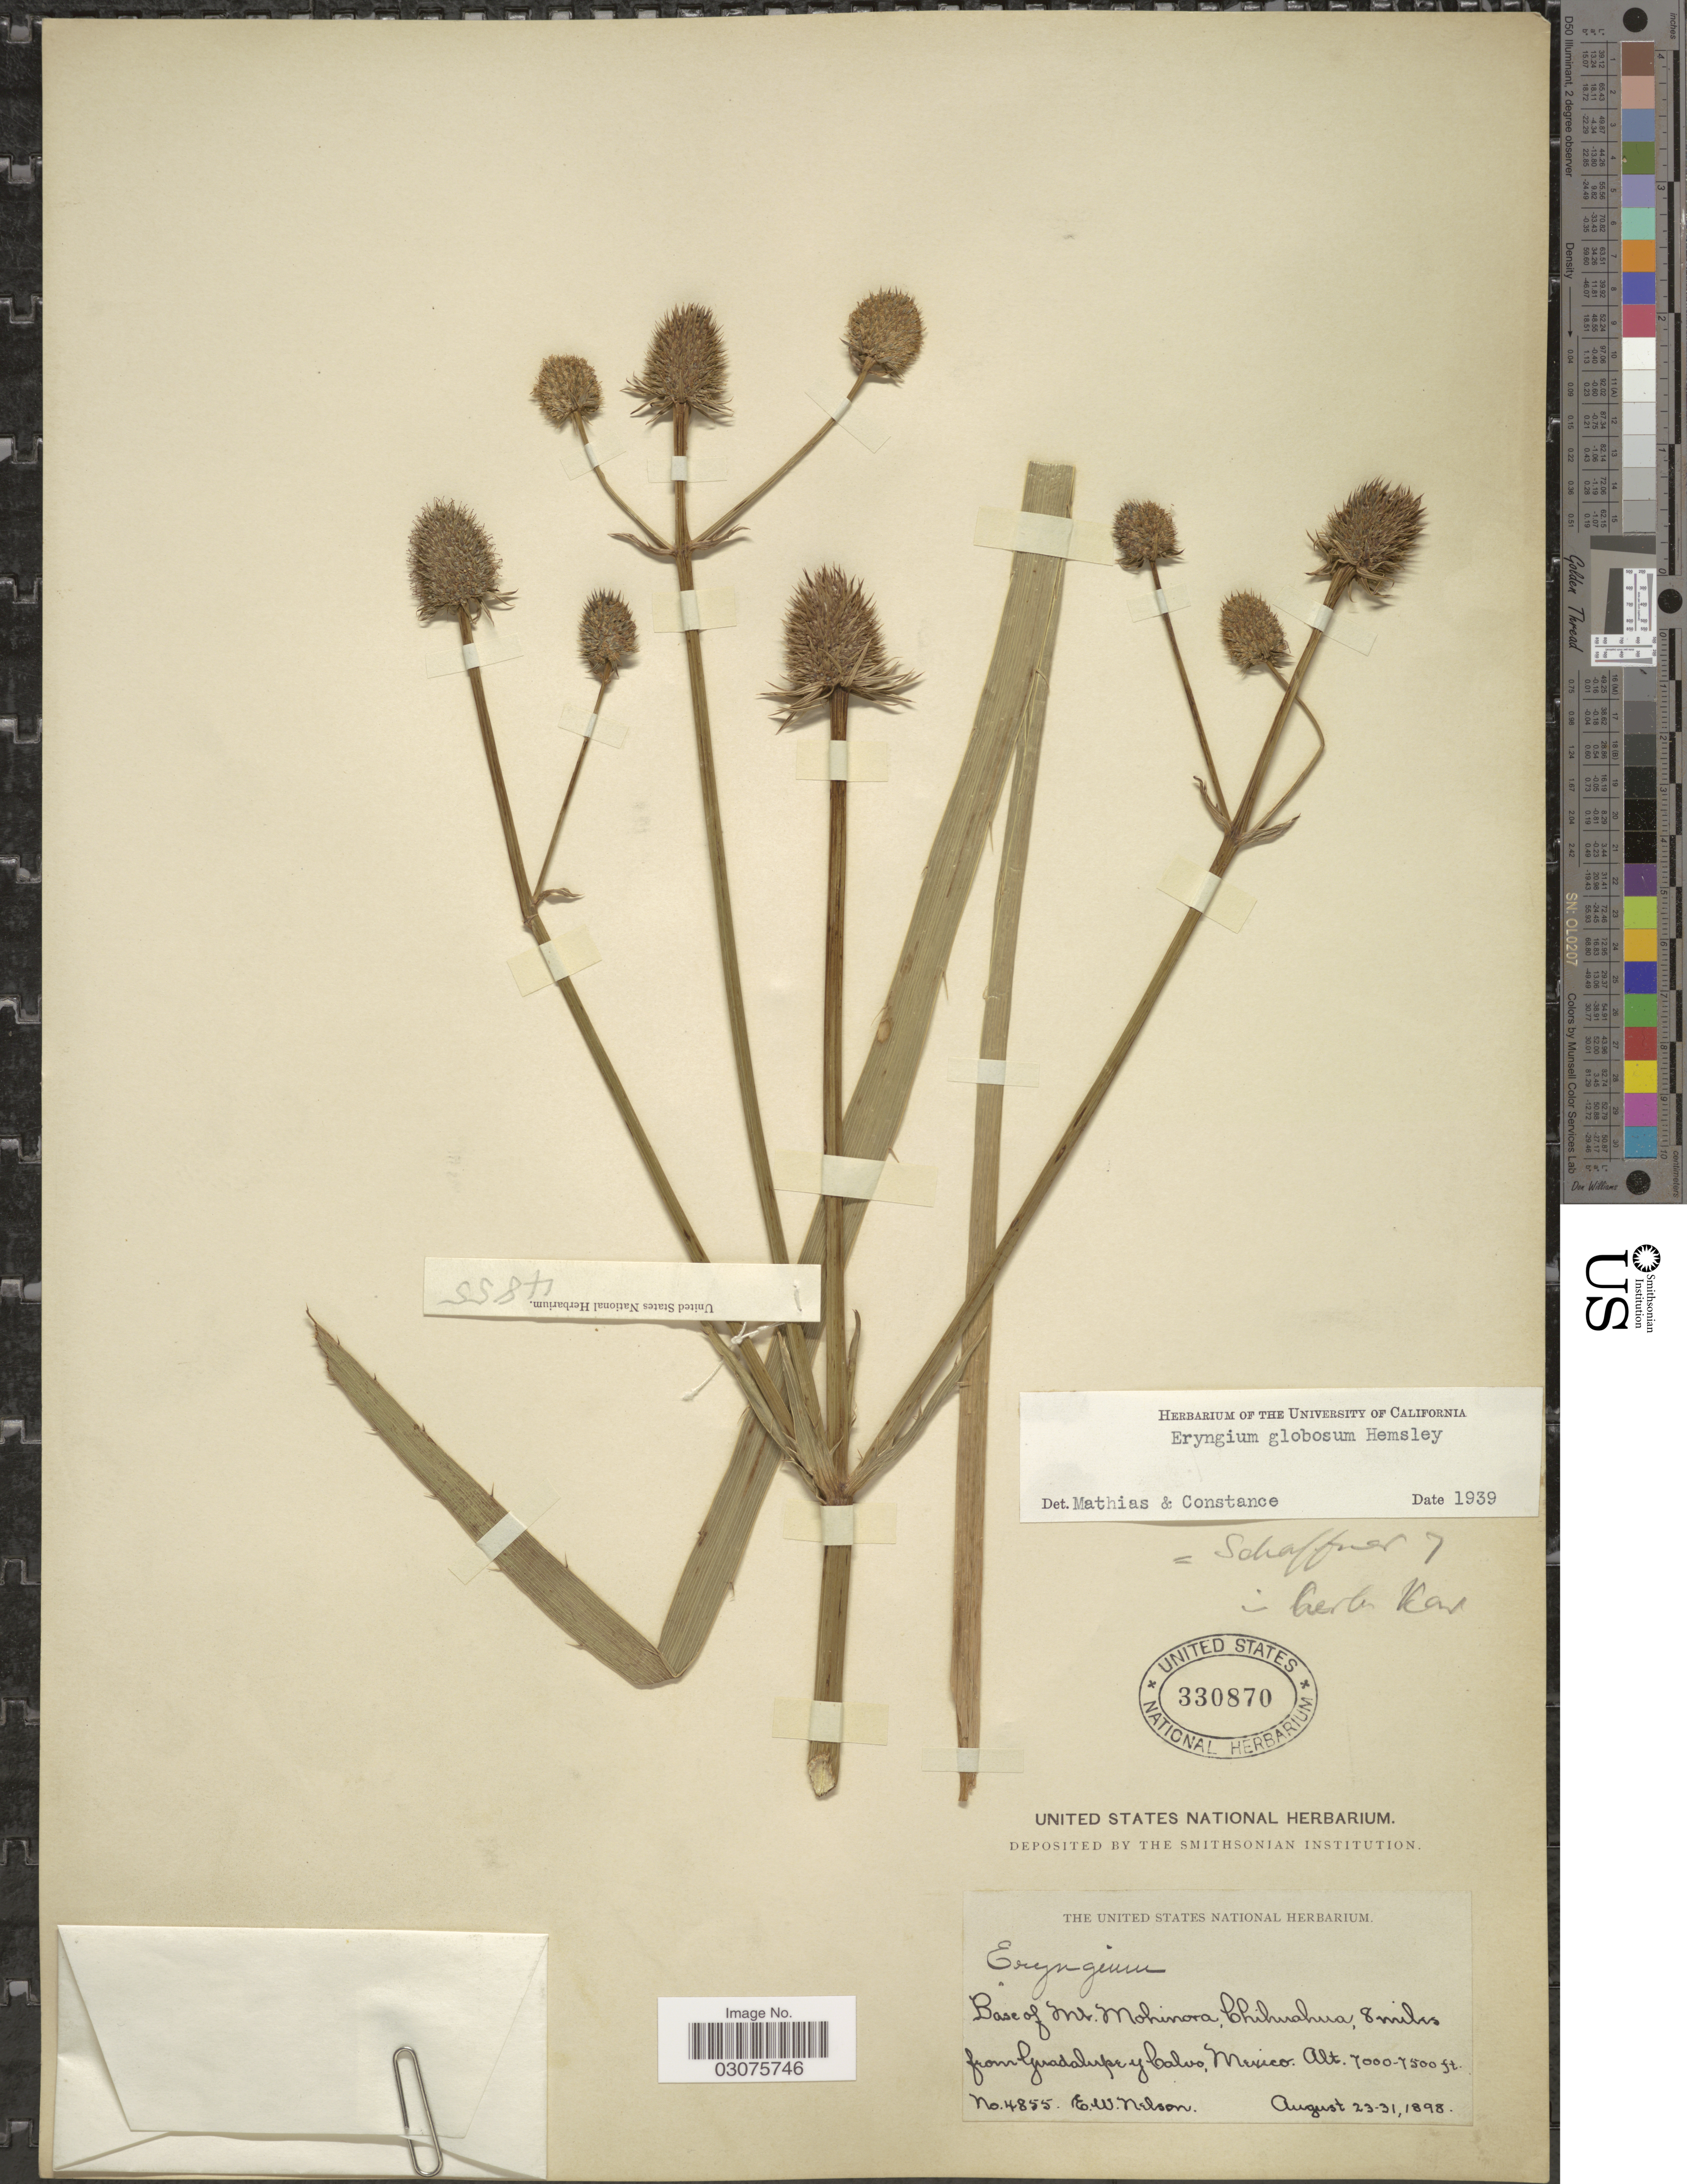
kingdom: Plantae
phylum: Tracheophyta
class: Magnoliopsida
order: Apiales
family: Apiaceae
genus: Eryngium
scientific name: Eryngium globosum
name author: Hemsl.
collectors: E. W. Nelson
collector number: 4855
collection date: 1898-08-23/1898-08-31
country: Mexico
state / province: Chihuahua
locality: Base of Mt. Mohinora, Chihuahua, 8 miles from Guadalupe y Calvo.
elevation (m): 2134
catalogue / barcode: US 330870